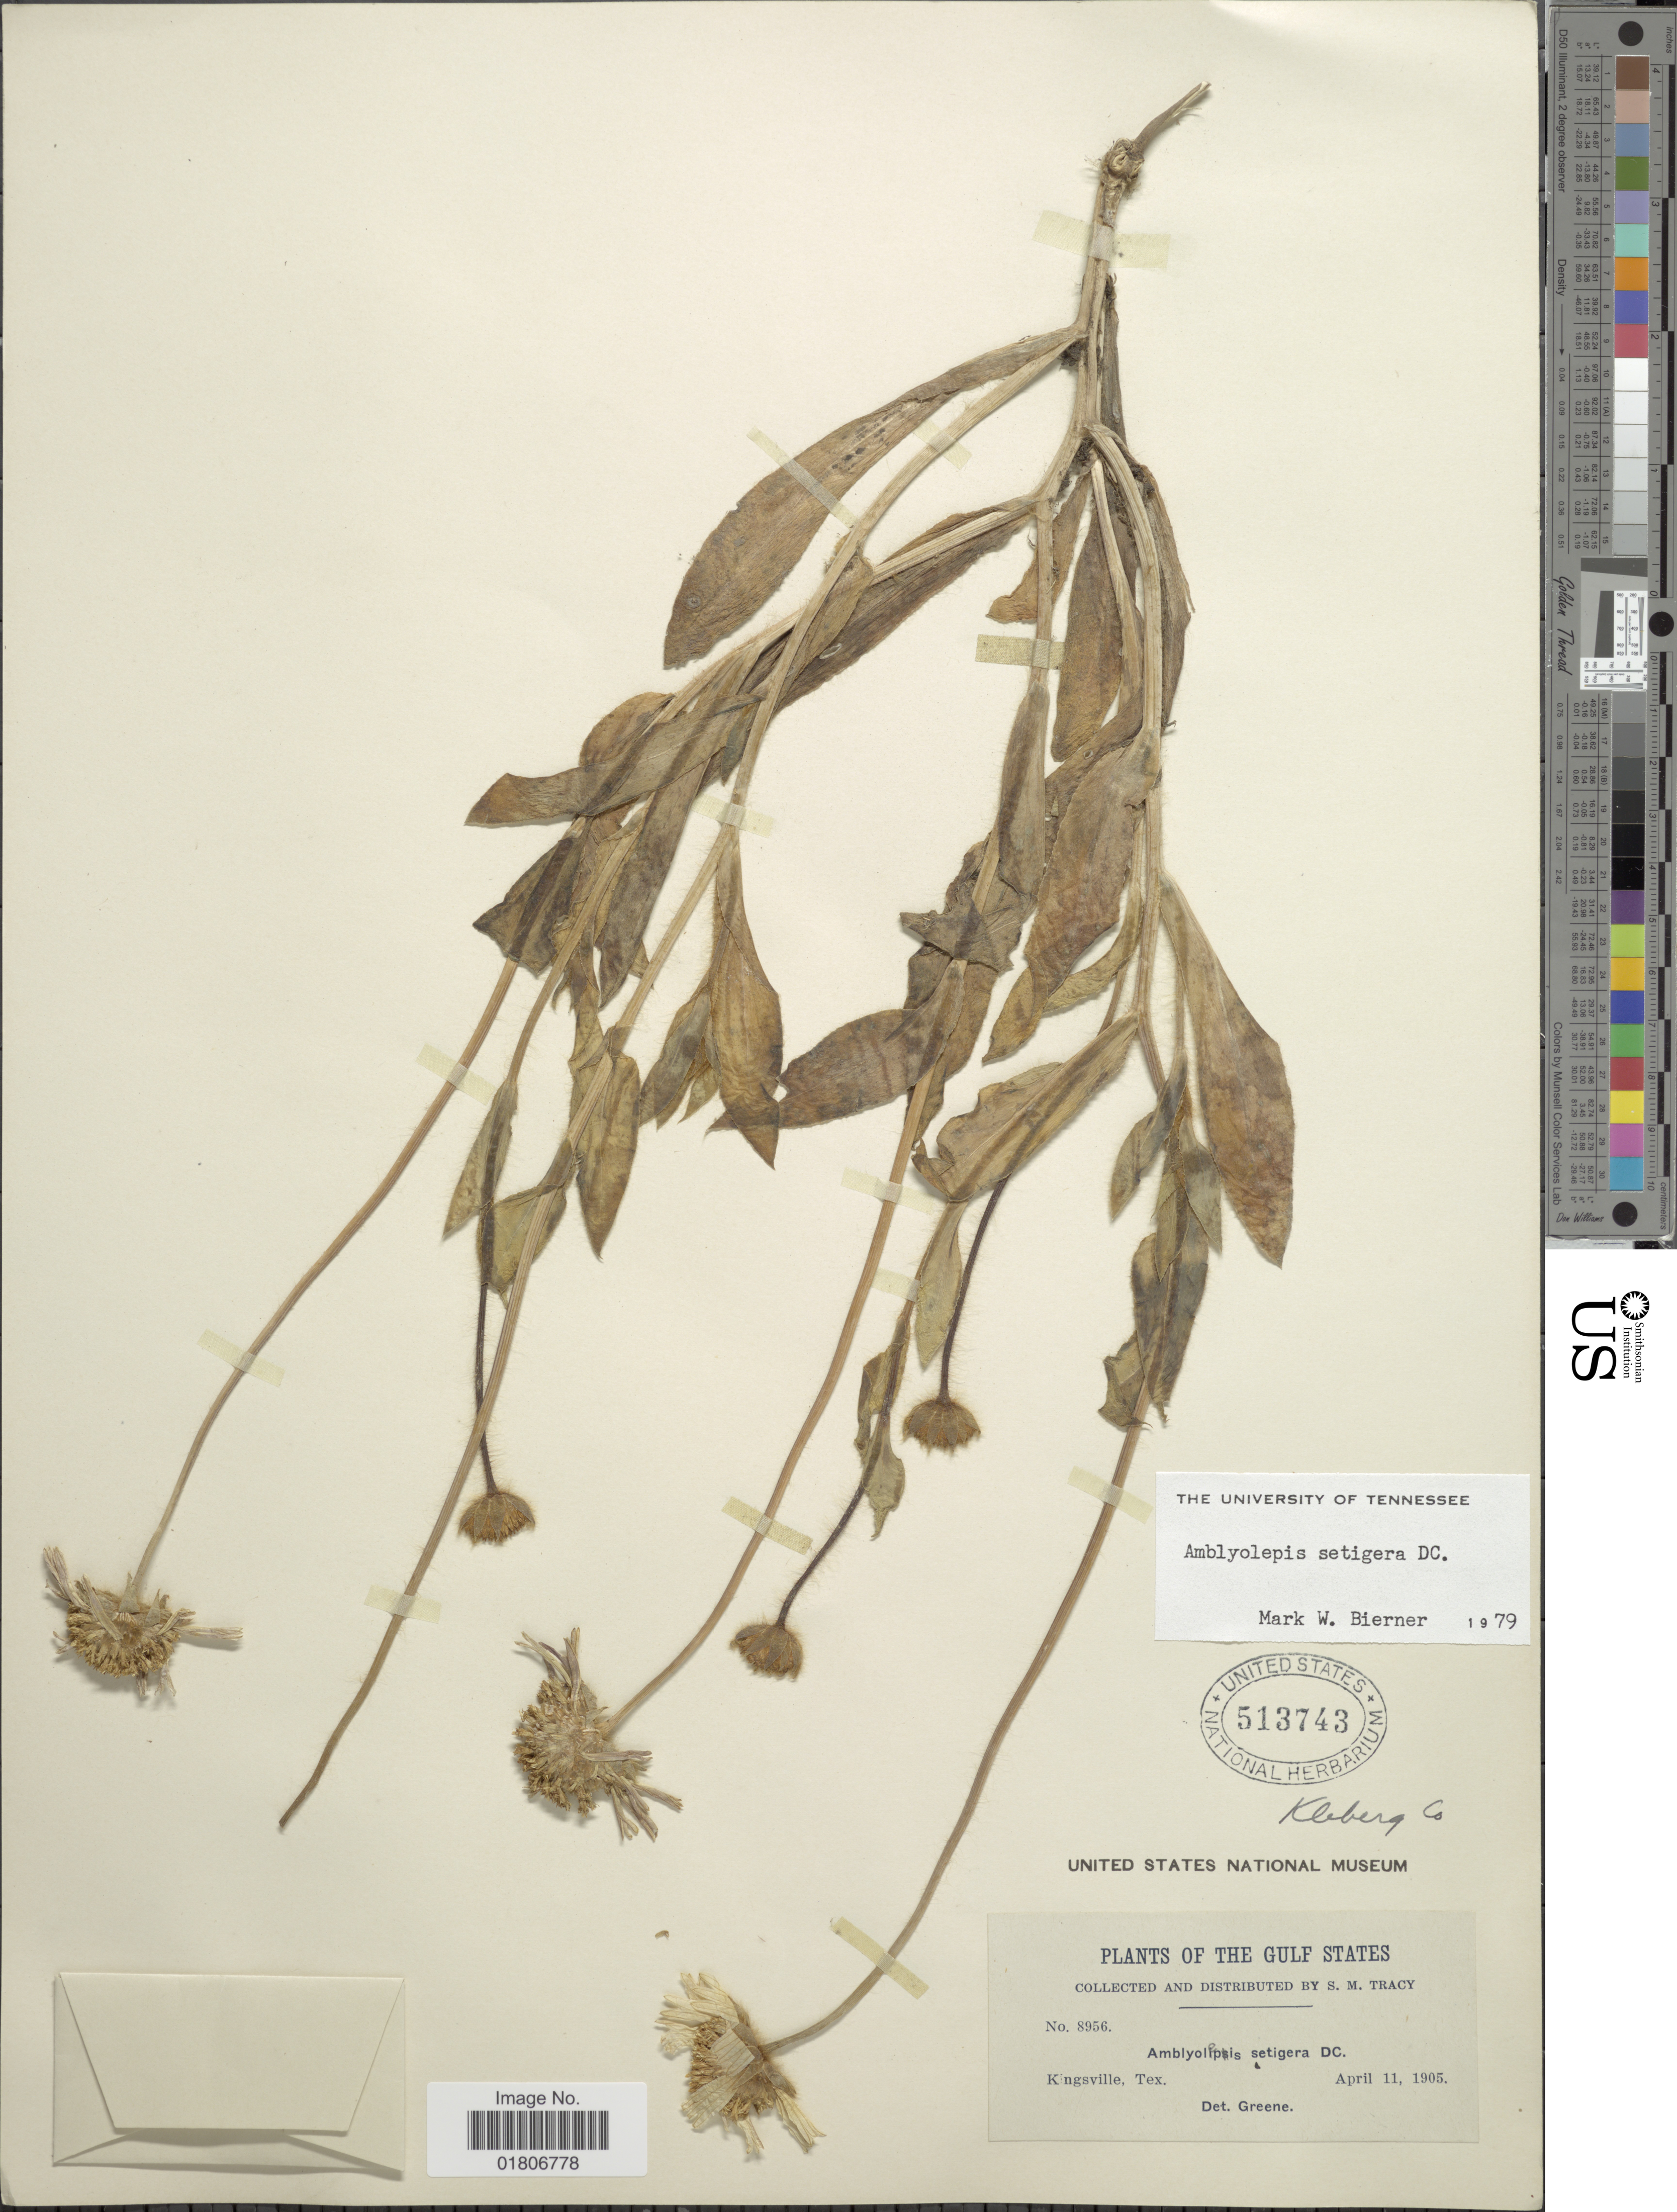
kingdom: Plantae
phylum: Tracheophyta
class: Magnoliopsida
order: Asterales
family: Asteraceae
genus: Amblyolepis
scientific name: Amblyolepis setigera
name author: DC.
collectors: S. M. Tracy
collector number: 8956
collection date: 1905-04-11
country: United States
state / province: Texas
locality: The Gulf States. Kingsville. Kleberg Co. [unsure placement]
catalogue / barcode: US 513743